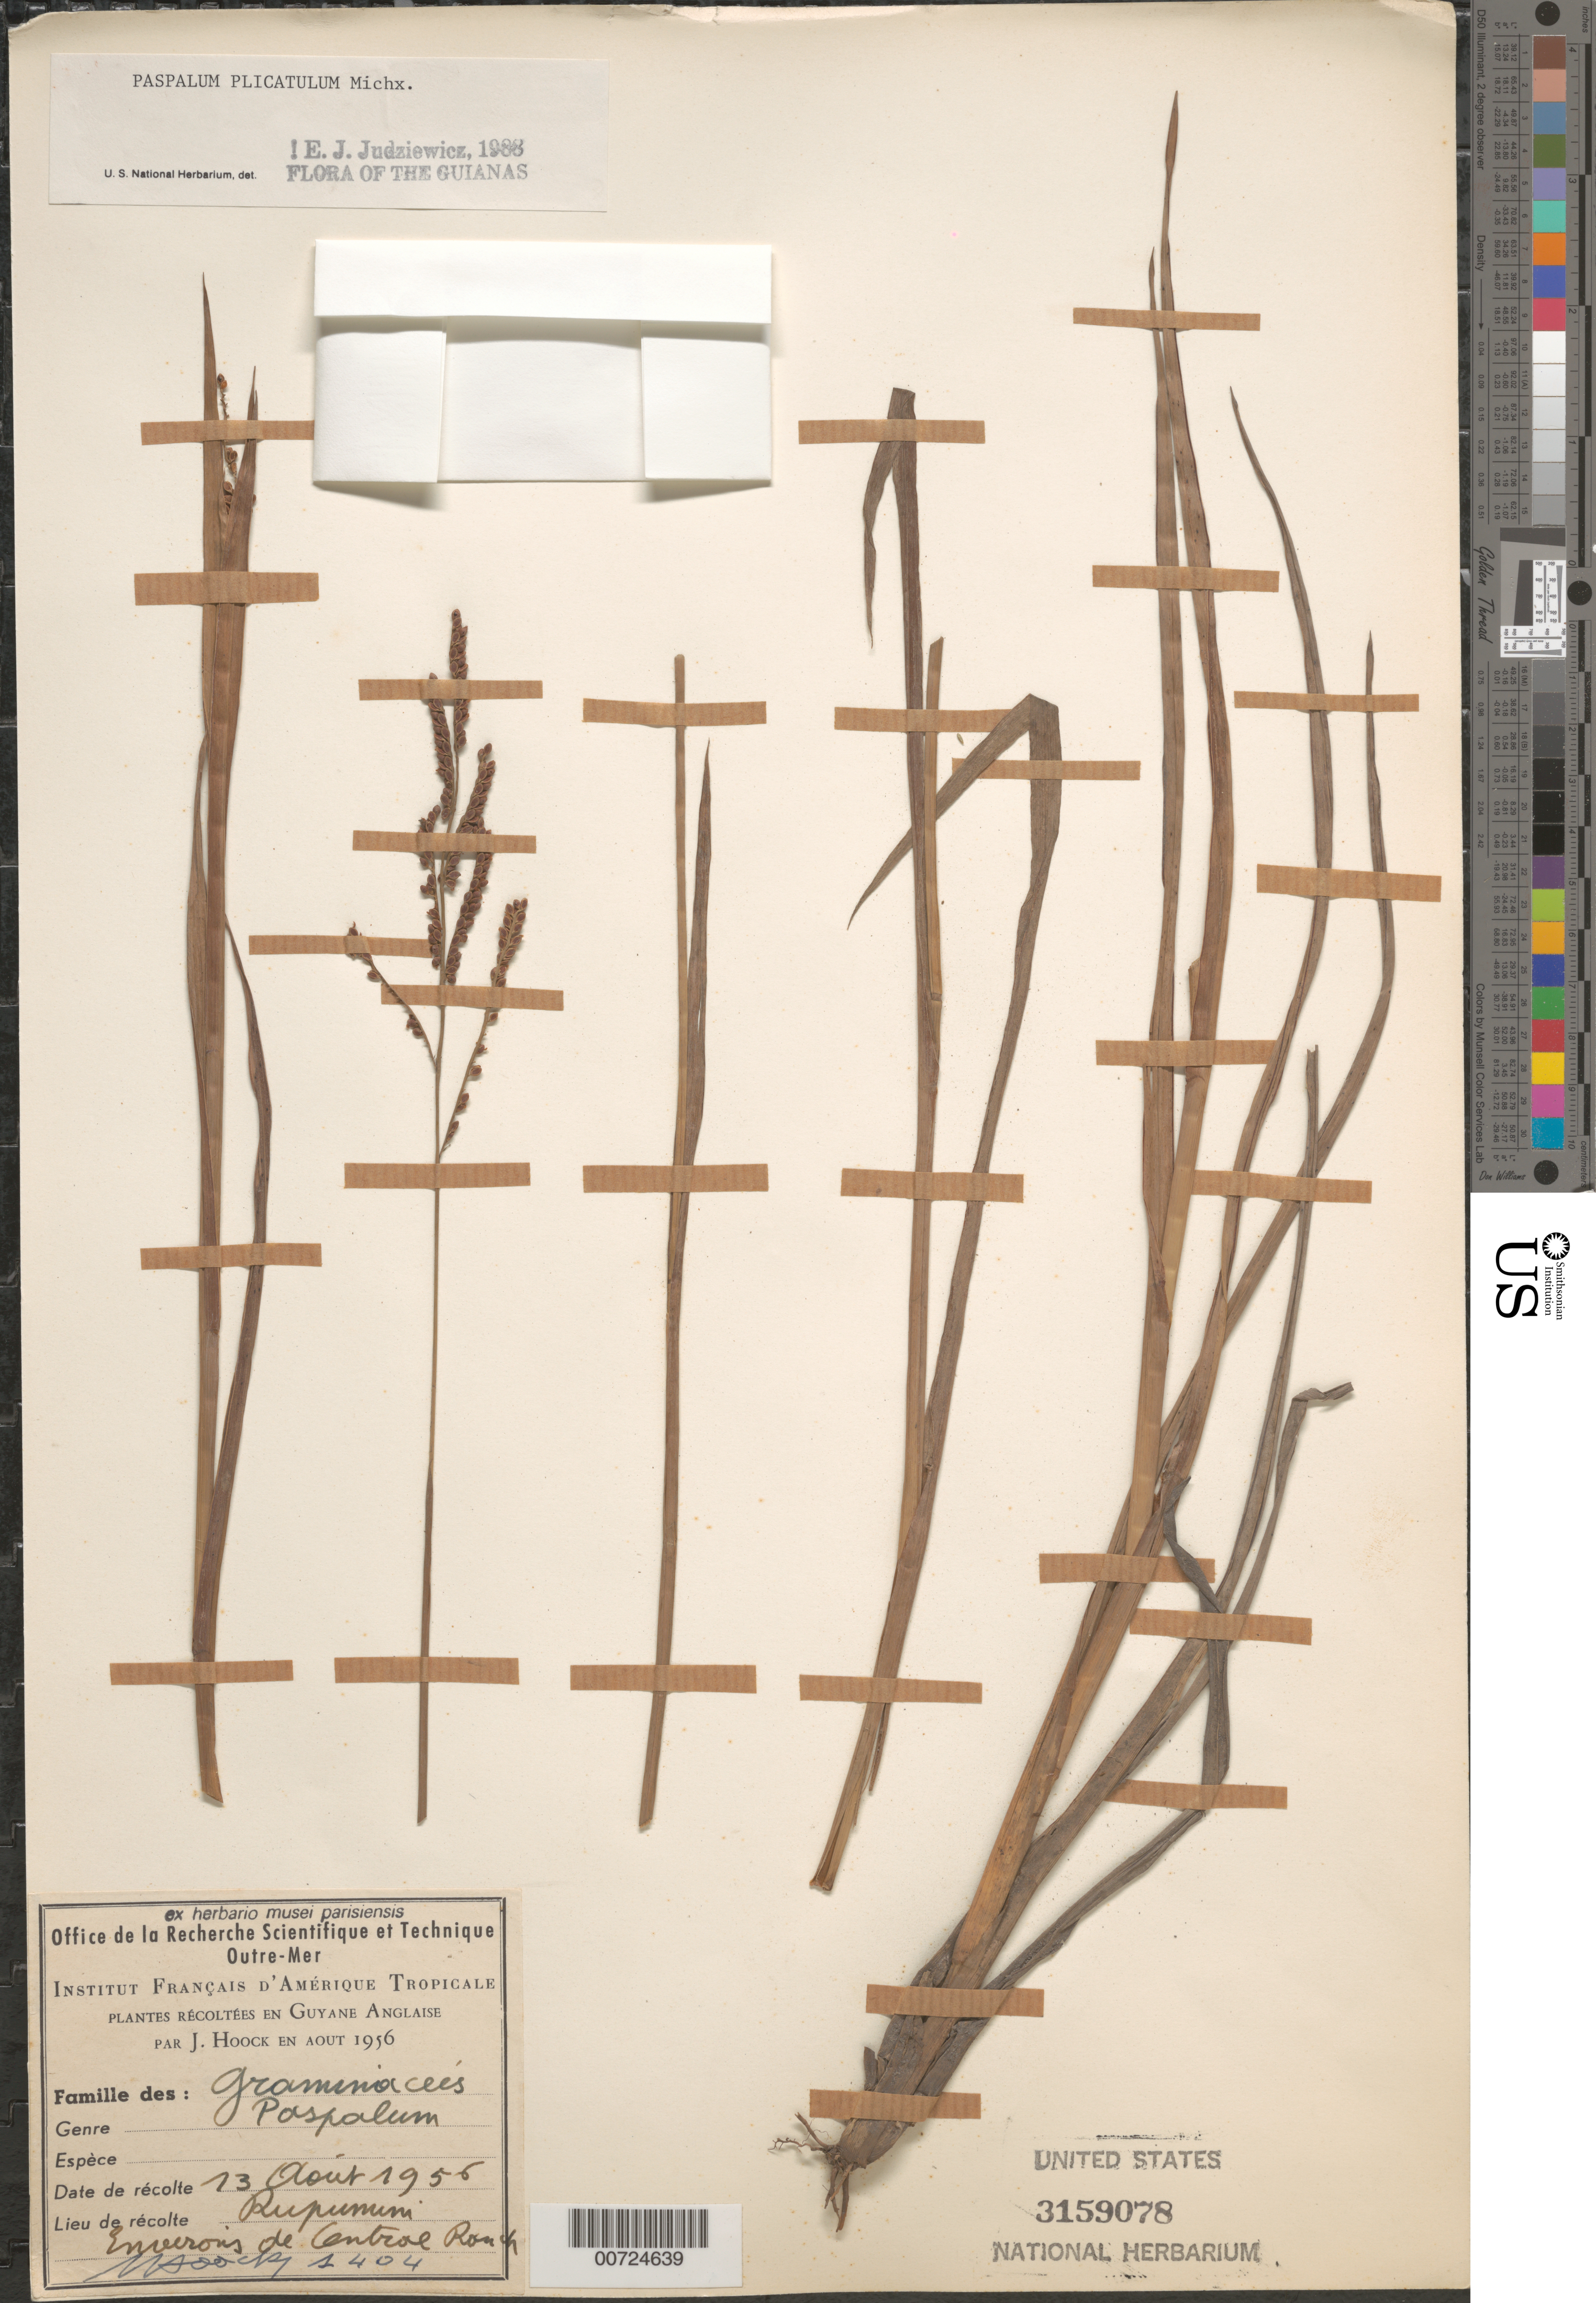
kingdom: Plantae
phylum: Tracheophyta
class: Liliopsida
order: Poales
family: Poaceae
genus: Paspalum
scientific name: Paspalum plicatulum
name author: Michx.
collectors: J. Hoock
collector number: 1404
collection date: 1956-08-13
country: Guyana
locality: Guyane Anglaise. Rupumum. Environs de Central Ranch.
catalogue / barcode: US 3159078